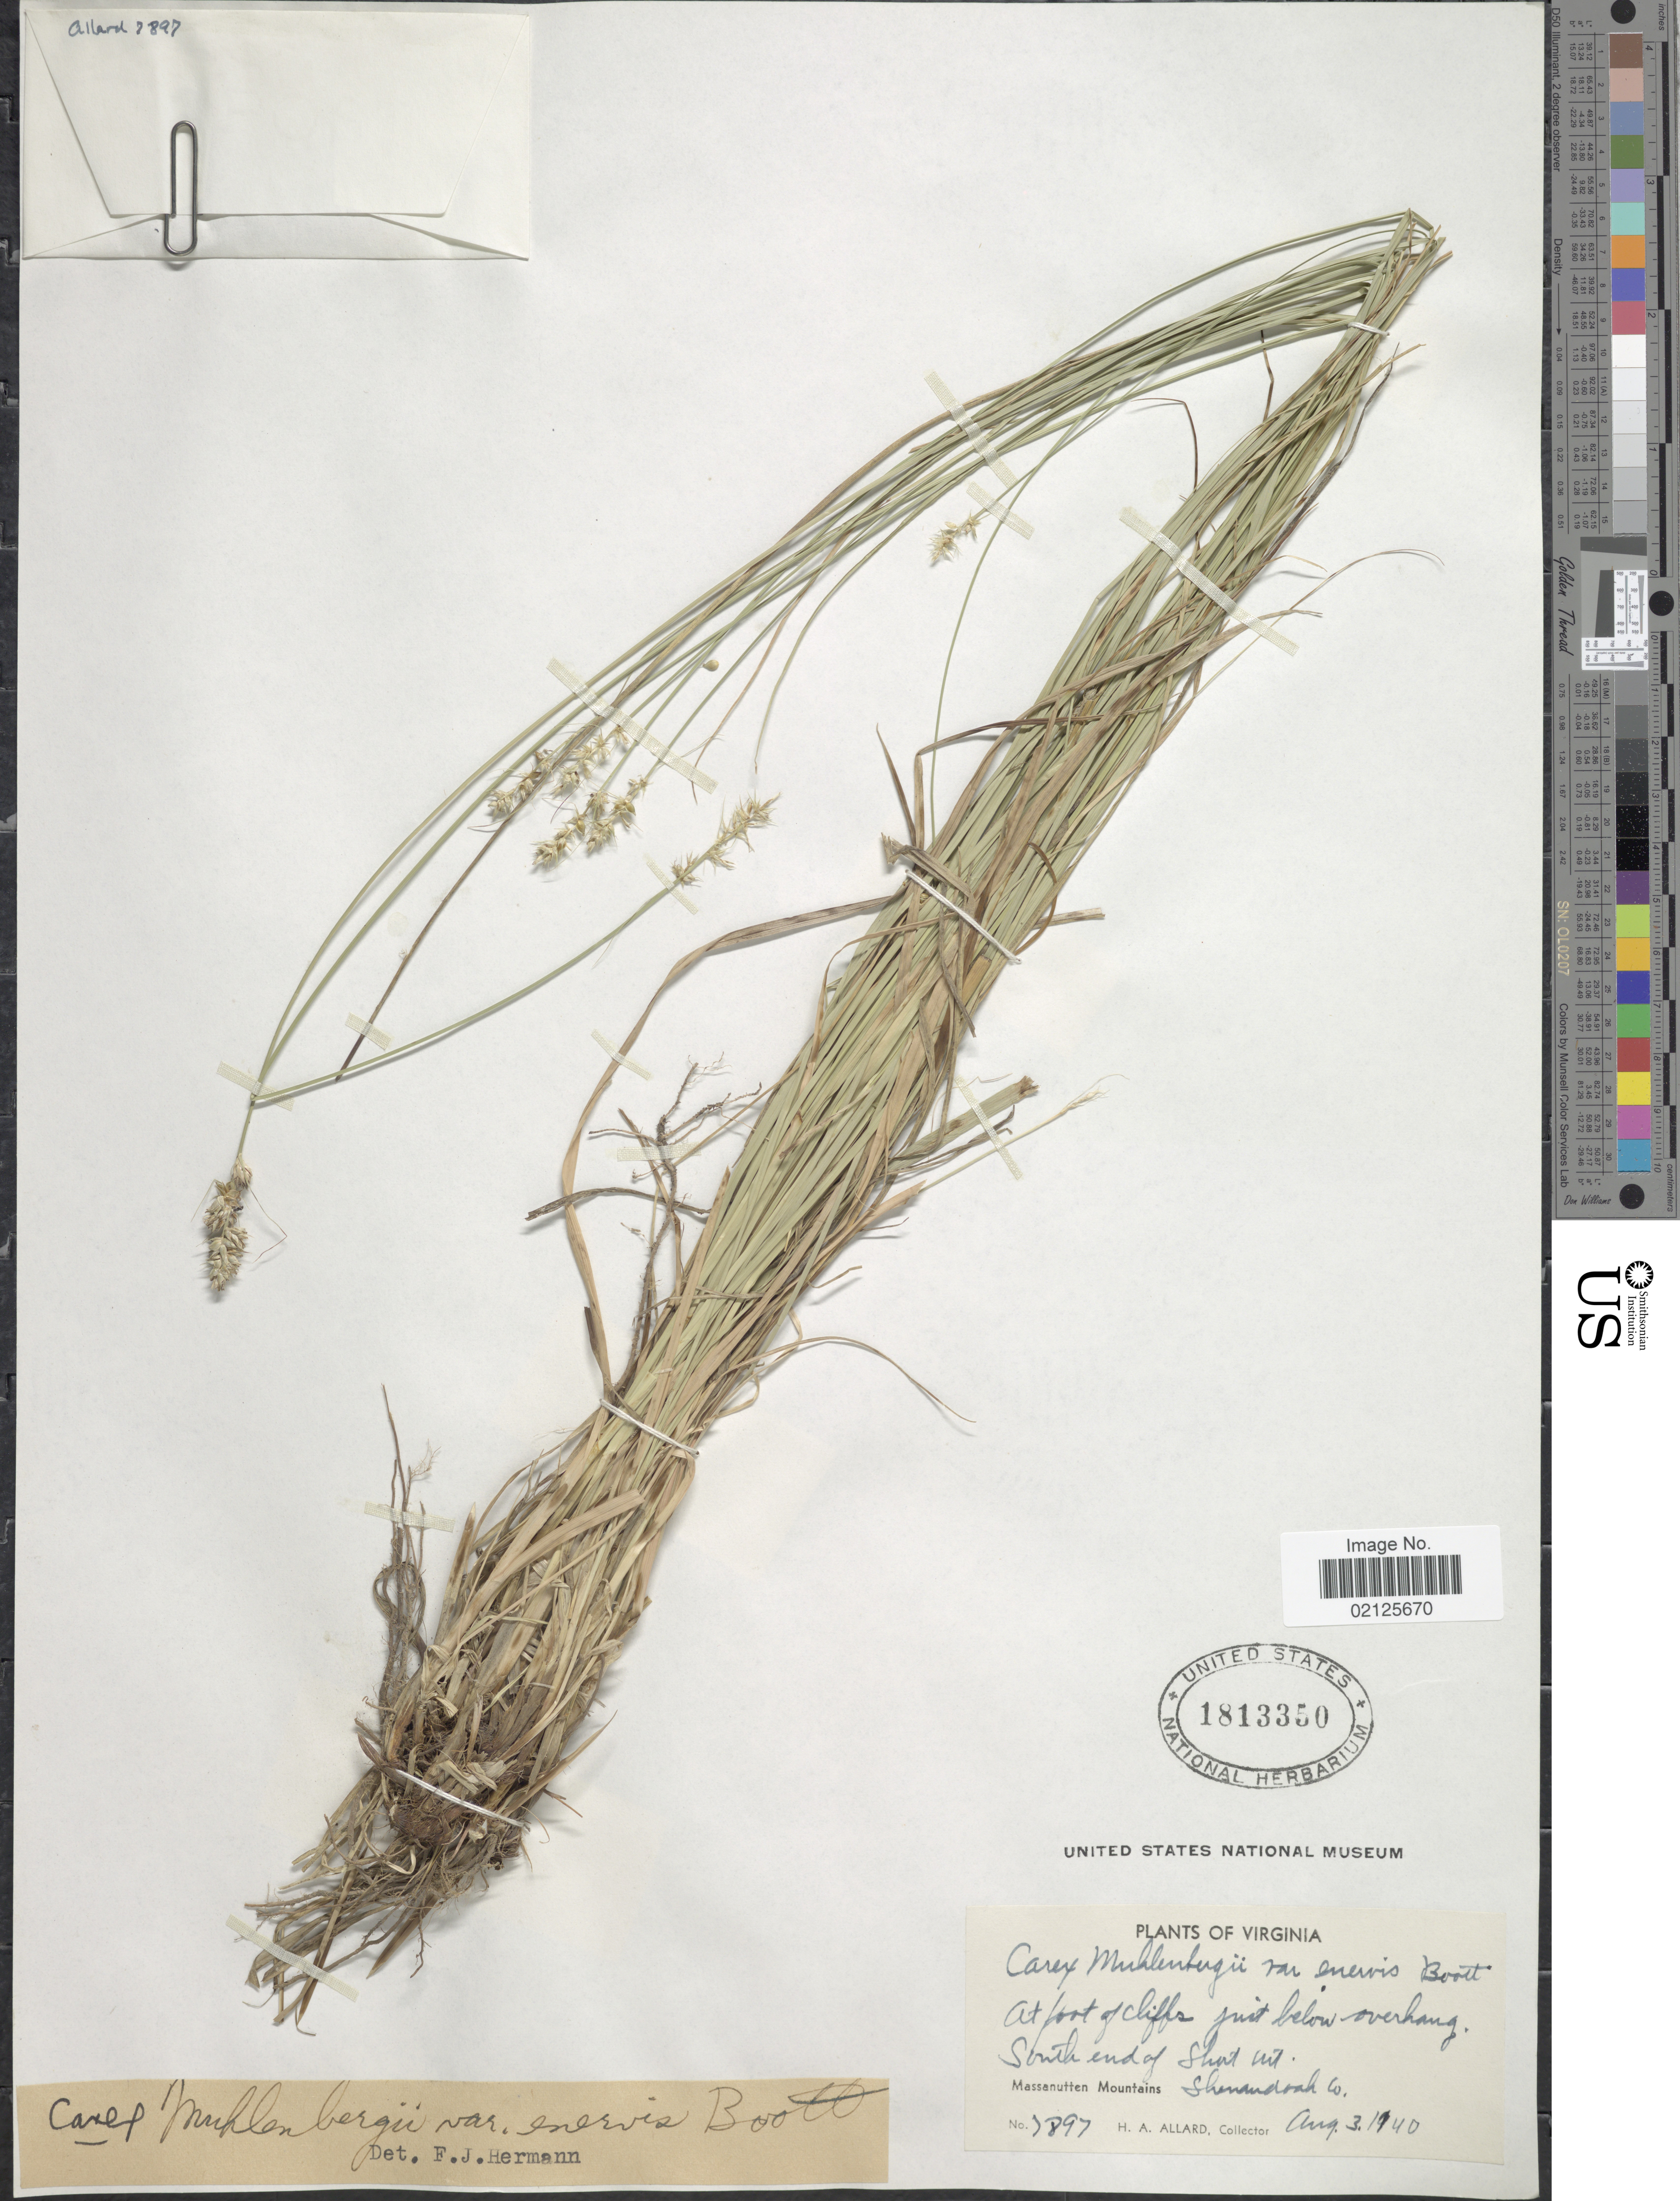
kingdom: Plantae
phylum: Tracheophyta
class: Liliopsida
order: Poales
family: Cyperaceae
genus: Carex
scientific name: Carex muehlenbergii var. enervis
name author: Boott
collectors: H. A. Allard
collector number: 3897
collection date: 1940-08-03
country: United States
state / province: Virginia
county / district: Shenandoah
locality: At foot of cliffs just below overhang, South end of Short Mt., Massanutten Mountains.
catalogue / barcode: US 1813350